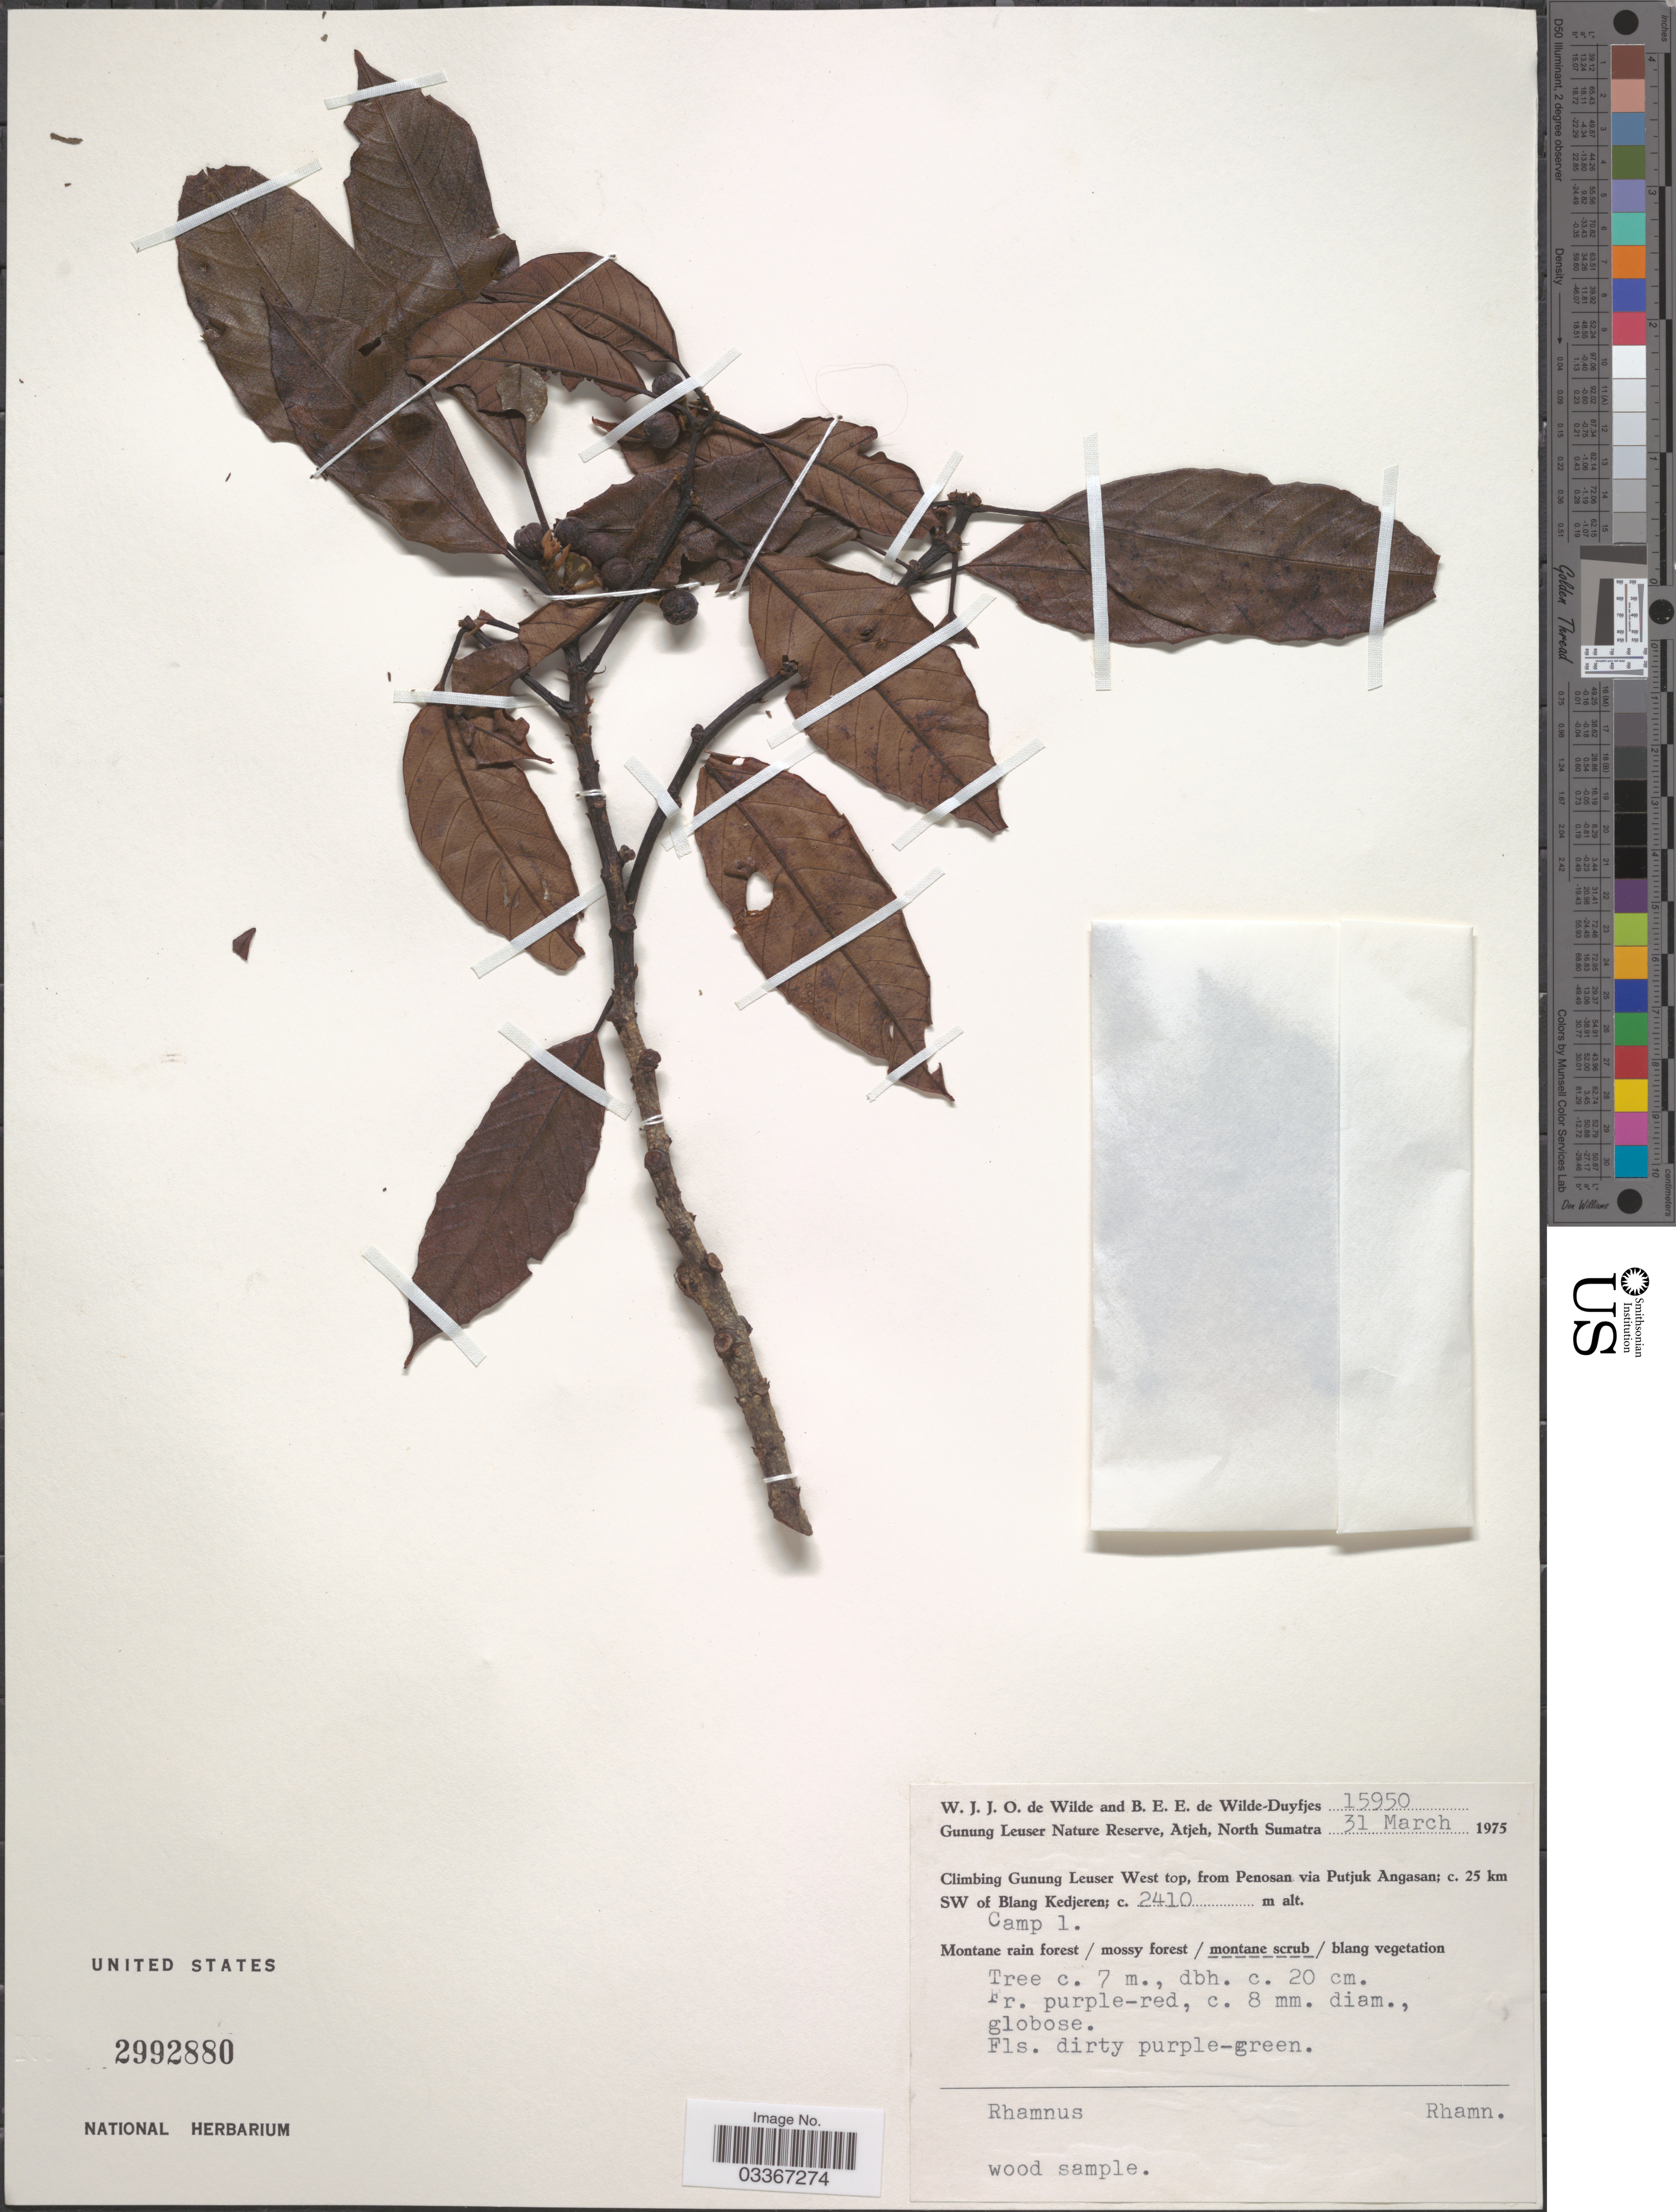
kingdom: Plantae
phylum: Tracheophyta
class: Magnoliopsida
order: Rosales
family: Rhamnaceae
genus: Rhamnus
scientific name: Rhamnus sp.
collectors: W. J. de Wilde & B. E. de Wilde-Duyfjes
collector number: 15950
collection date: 1975-03-31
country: Indonesia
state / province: Sumatra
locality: Gunung Leuser Nature Reserve, Atjeh, North Sumatra. Climbing Gunung Leuser West top, from Penosan via Putjuk Angasan; c. 25 km SW of Blang Kedjeren. Camp 1.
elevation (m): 2410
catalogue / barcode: US 2992880